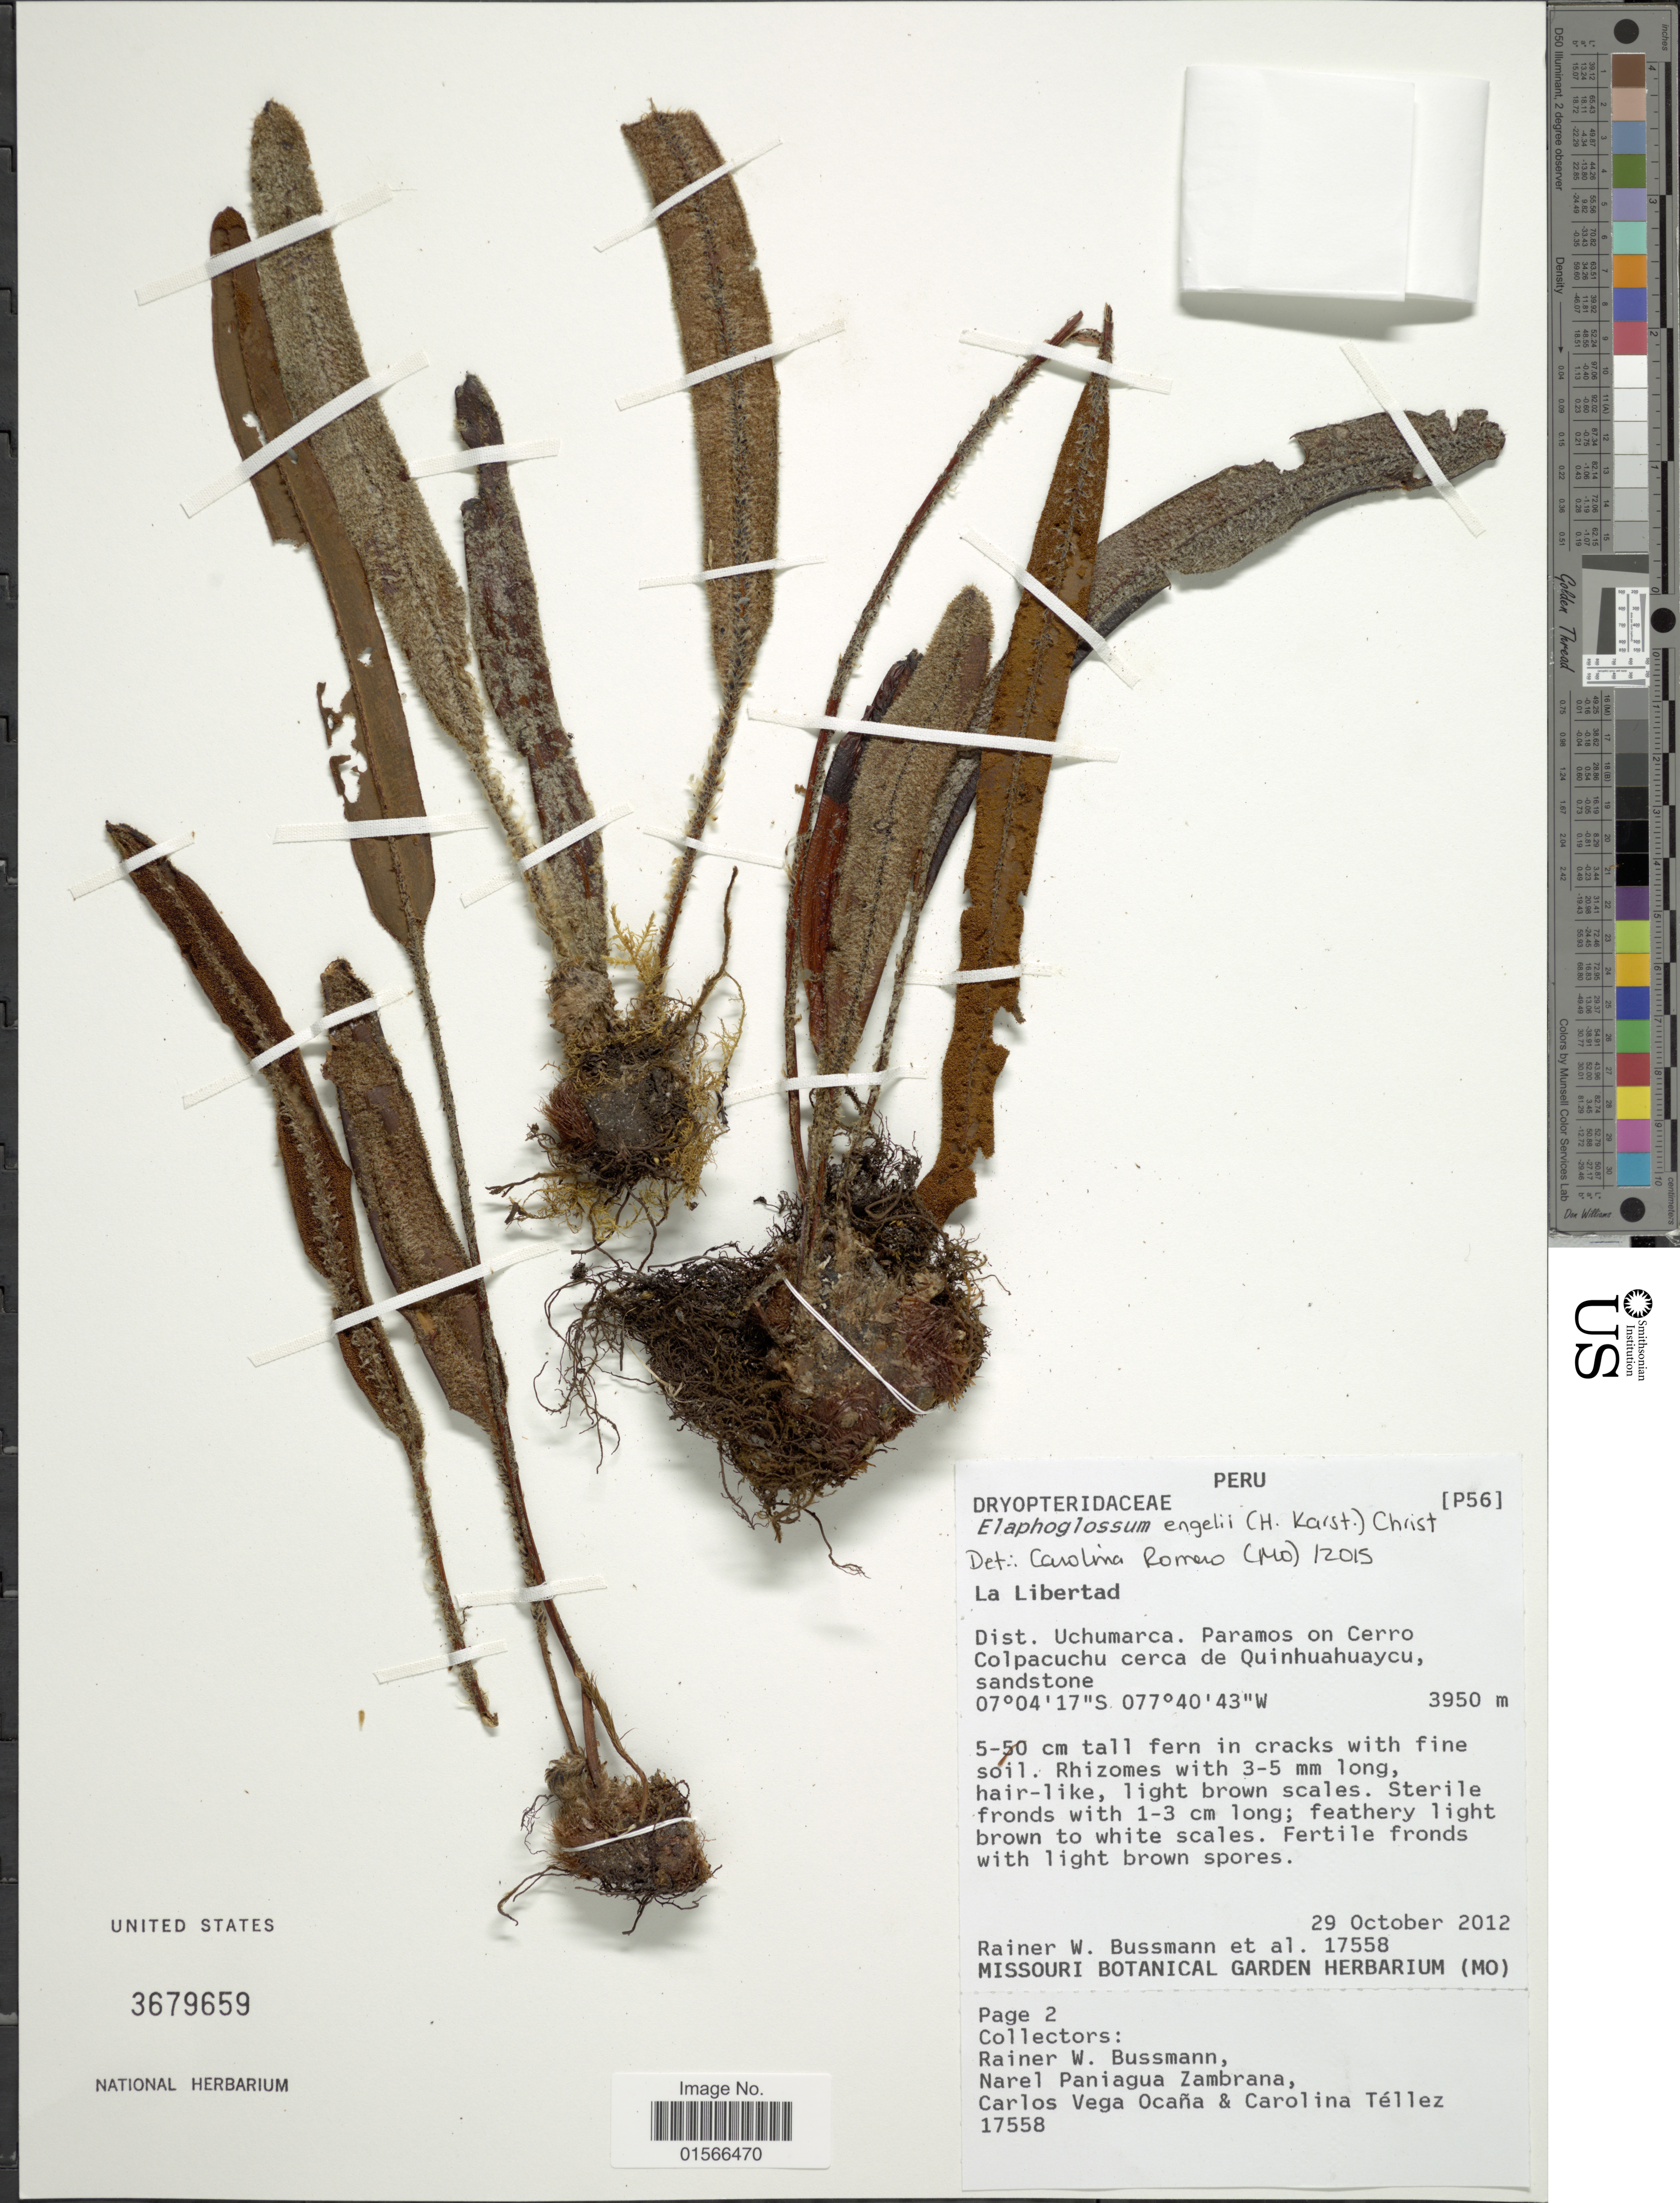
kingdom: Plantae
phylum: Tracheophyta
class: Polypodiopsida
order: Polypodiales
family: Dryopteridaceae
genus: Elaphoglossum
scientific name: Elaphoglossum ruficomum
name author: Mickel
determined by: Vasco, A.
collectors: R. W. Bussmann & et al.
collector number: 17558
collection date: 2012-10-29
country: Peru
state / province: La Libertad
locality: Dist. Uchumarca. Paramos on Cerro Colpacuchu cerca de Quinhuahuaycu, sandstone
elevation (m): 3950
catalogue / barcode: US 3679659